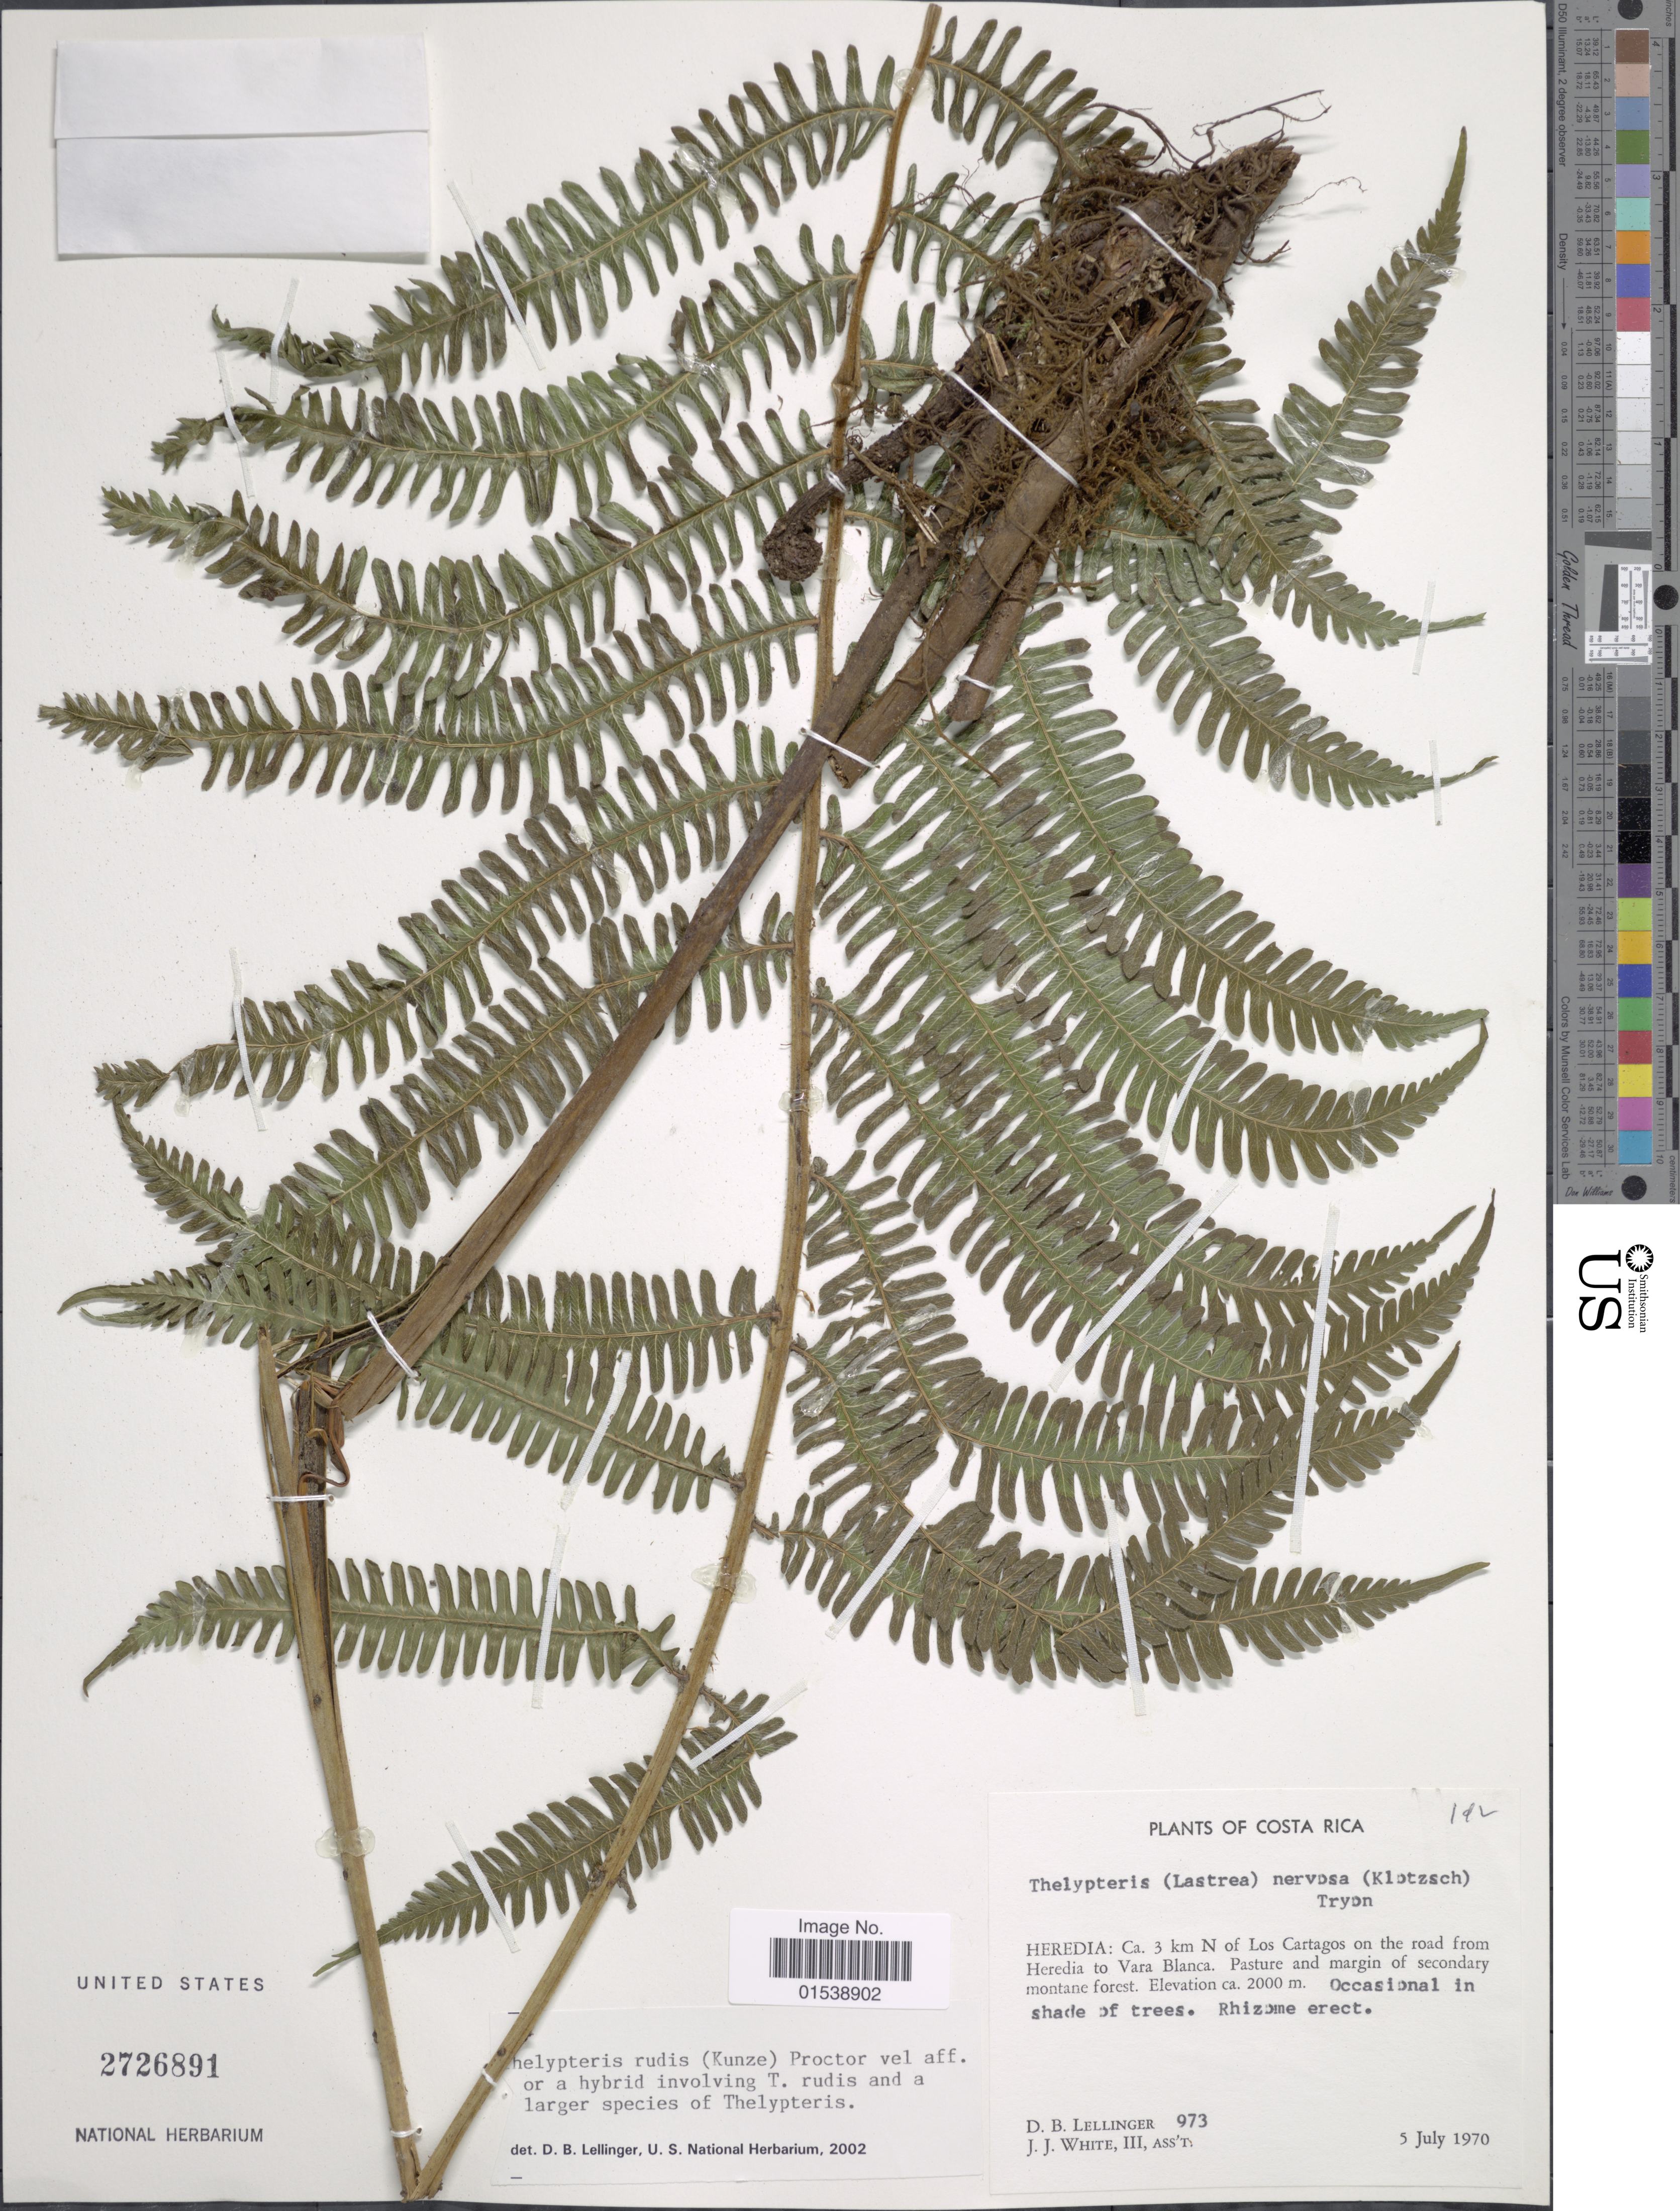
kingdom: Plantae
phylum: Tracheophyta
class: Polypodiopsida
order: Polypodiales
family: Thelypteridaceae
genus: Amauropelta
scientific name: Amauropelta rudis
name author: (Kunze) Pic. Serm.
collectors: D. B. Lellinger & J. J. White III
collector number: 973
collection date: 1970-07-05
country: Costa Rica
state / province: Heredia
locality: Heredia: Ca. 3 km N of Los Cartagos on the road from Heredia to Vara Blanca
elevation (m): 2000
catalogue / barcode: US 2726891